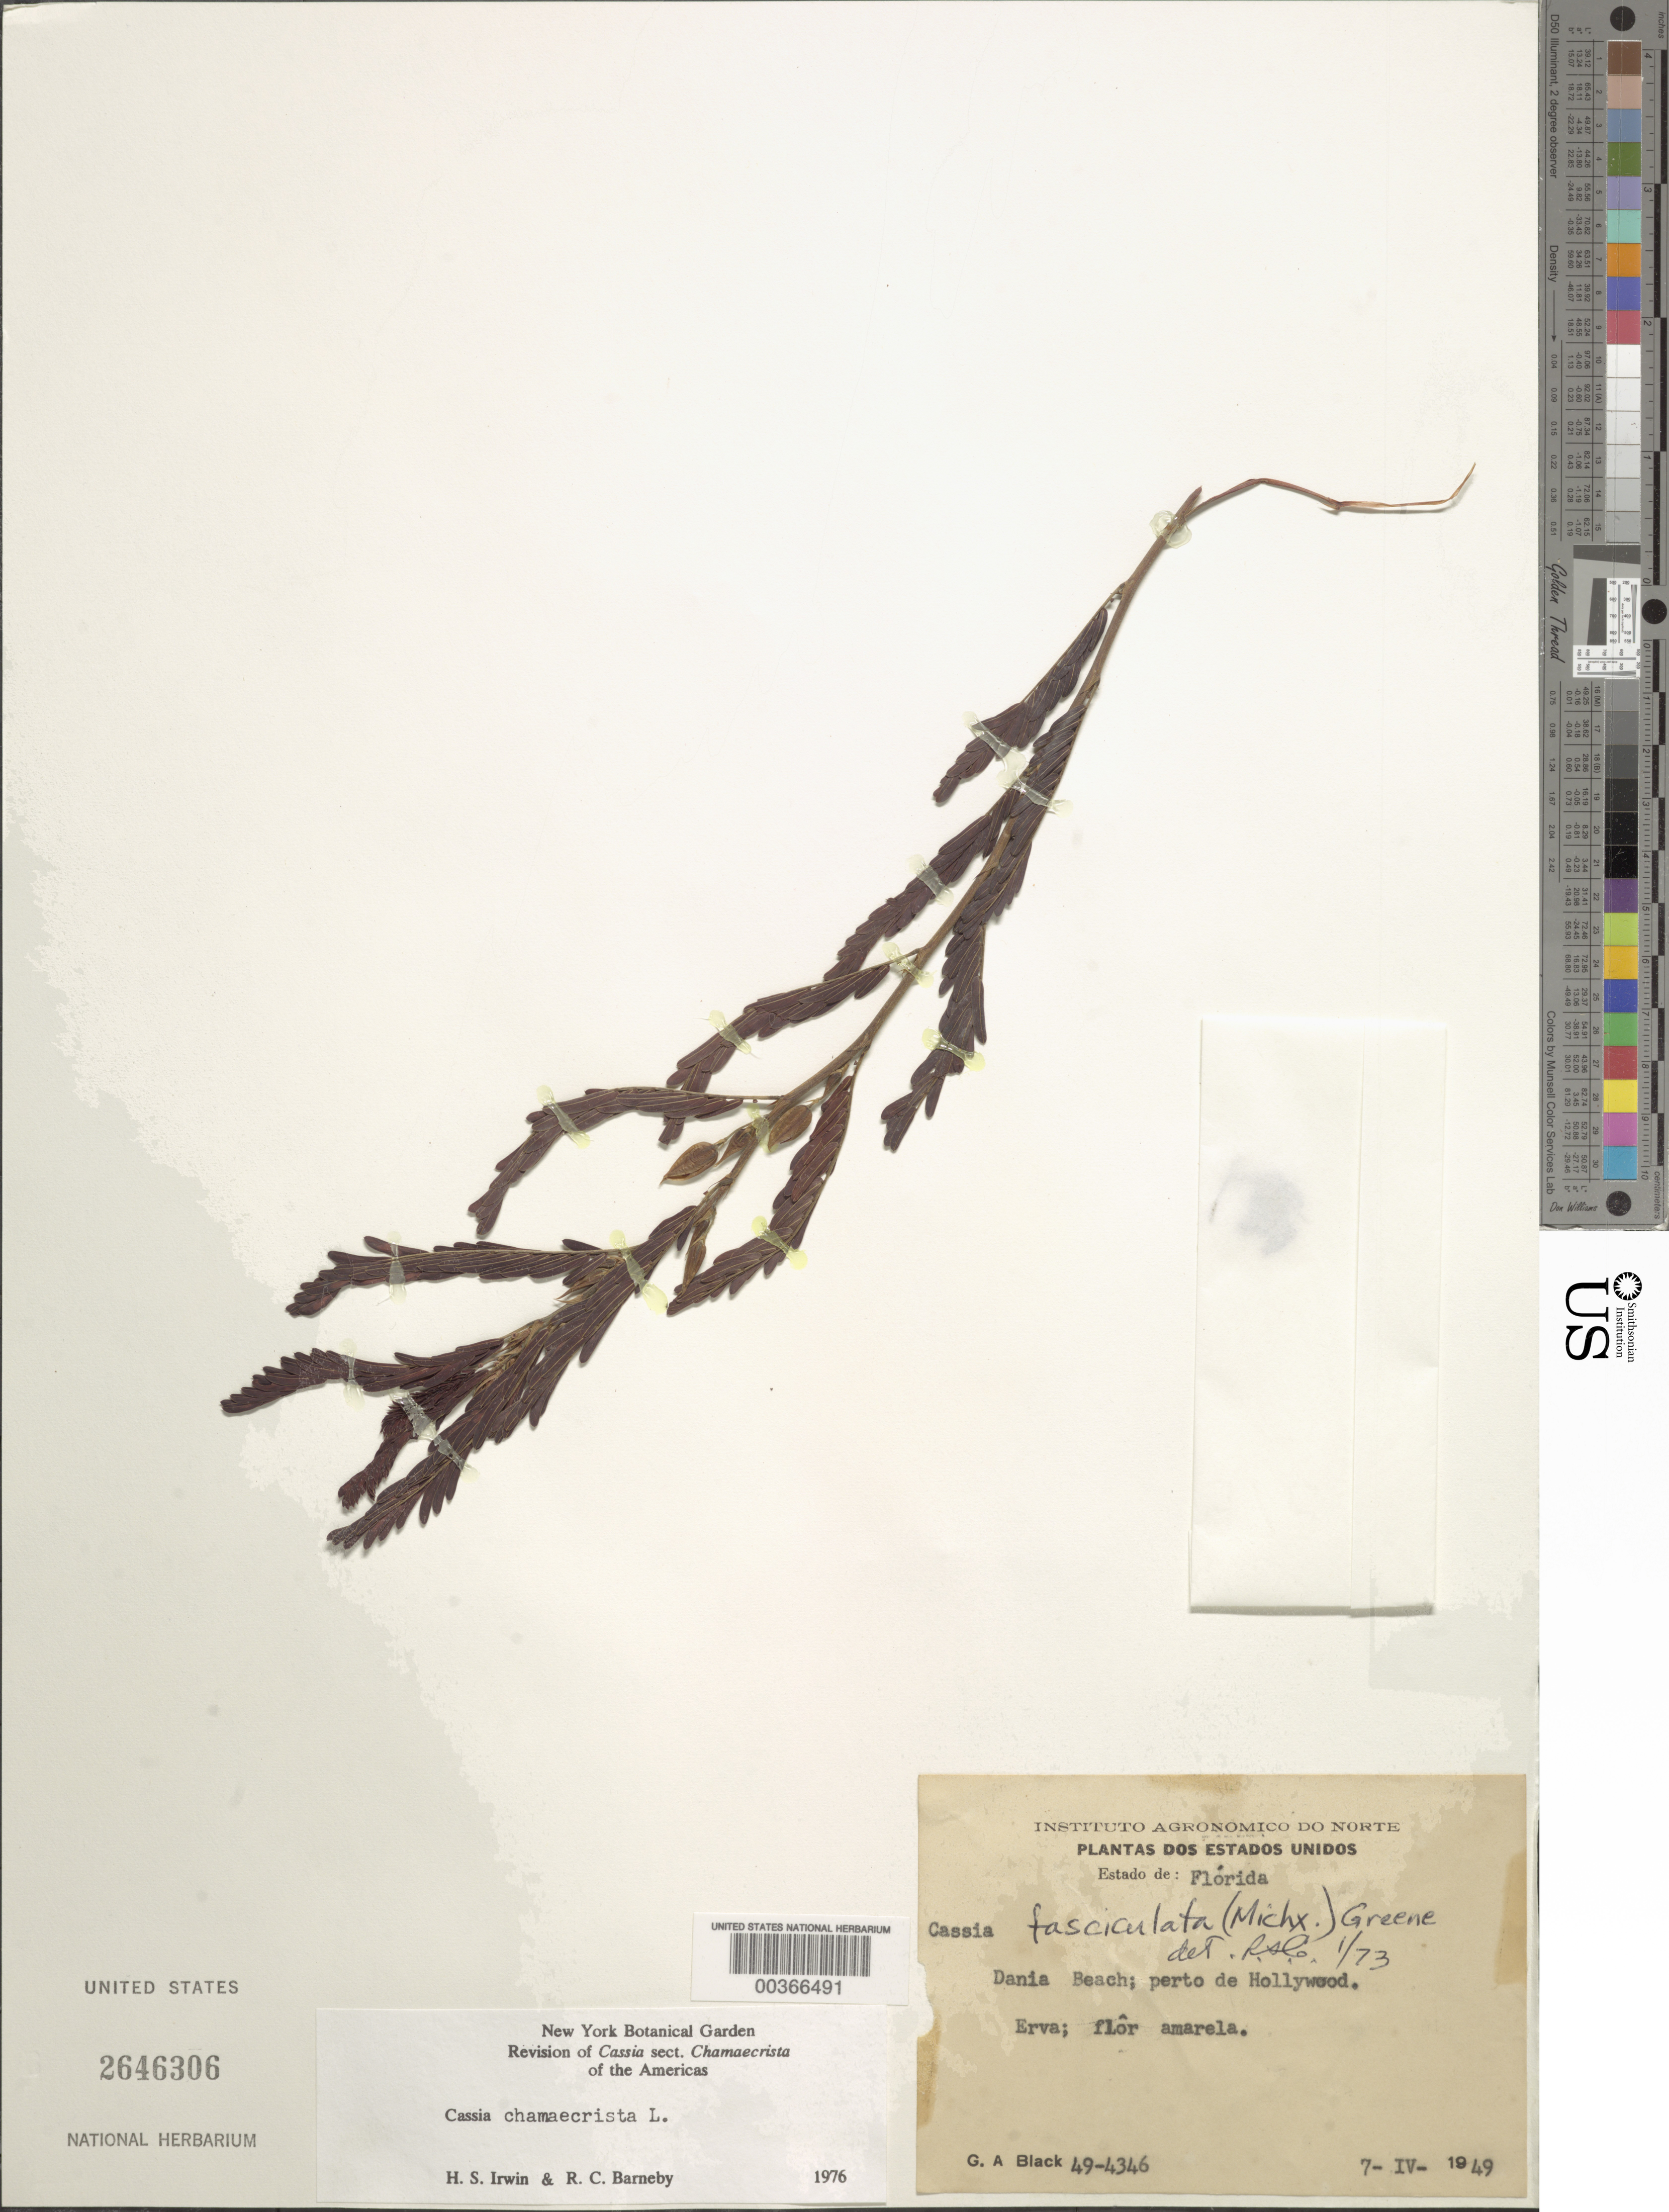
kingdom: Plantae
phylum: Tracheophyta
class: Magnoliopsida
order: Fabales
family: Fabaceae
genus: Chamaecrista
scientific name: Chamaecrista fasciculata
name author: (Michx.) Greene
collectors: G. A. Black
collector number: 49-4346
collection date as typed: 07 Apr 1949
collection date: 1949-04-07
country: United States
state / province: Florida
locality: Dania beach; perto de hollywood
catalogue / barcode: US 2646306